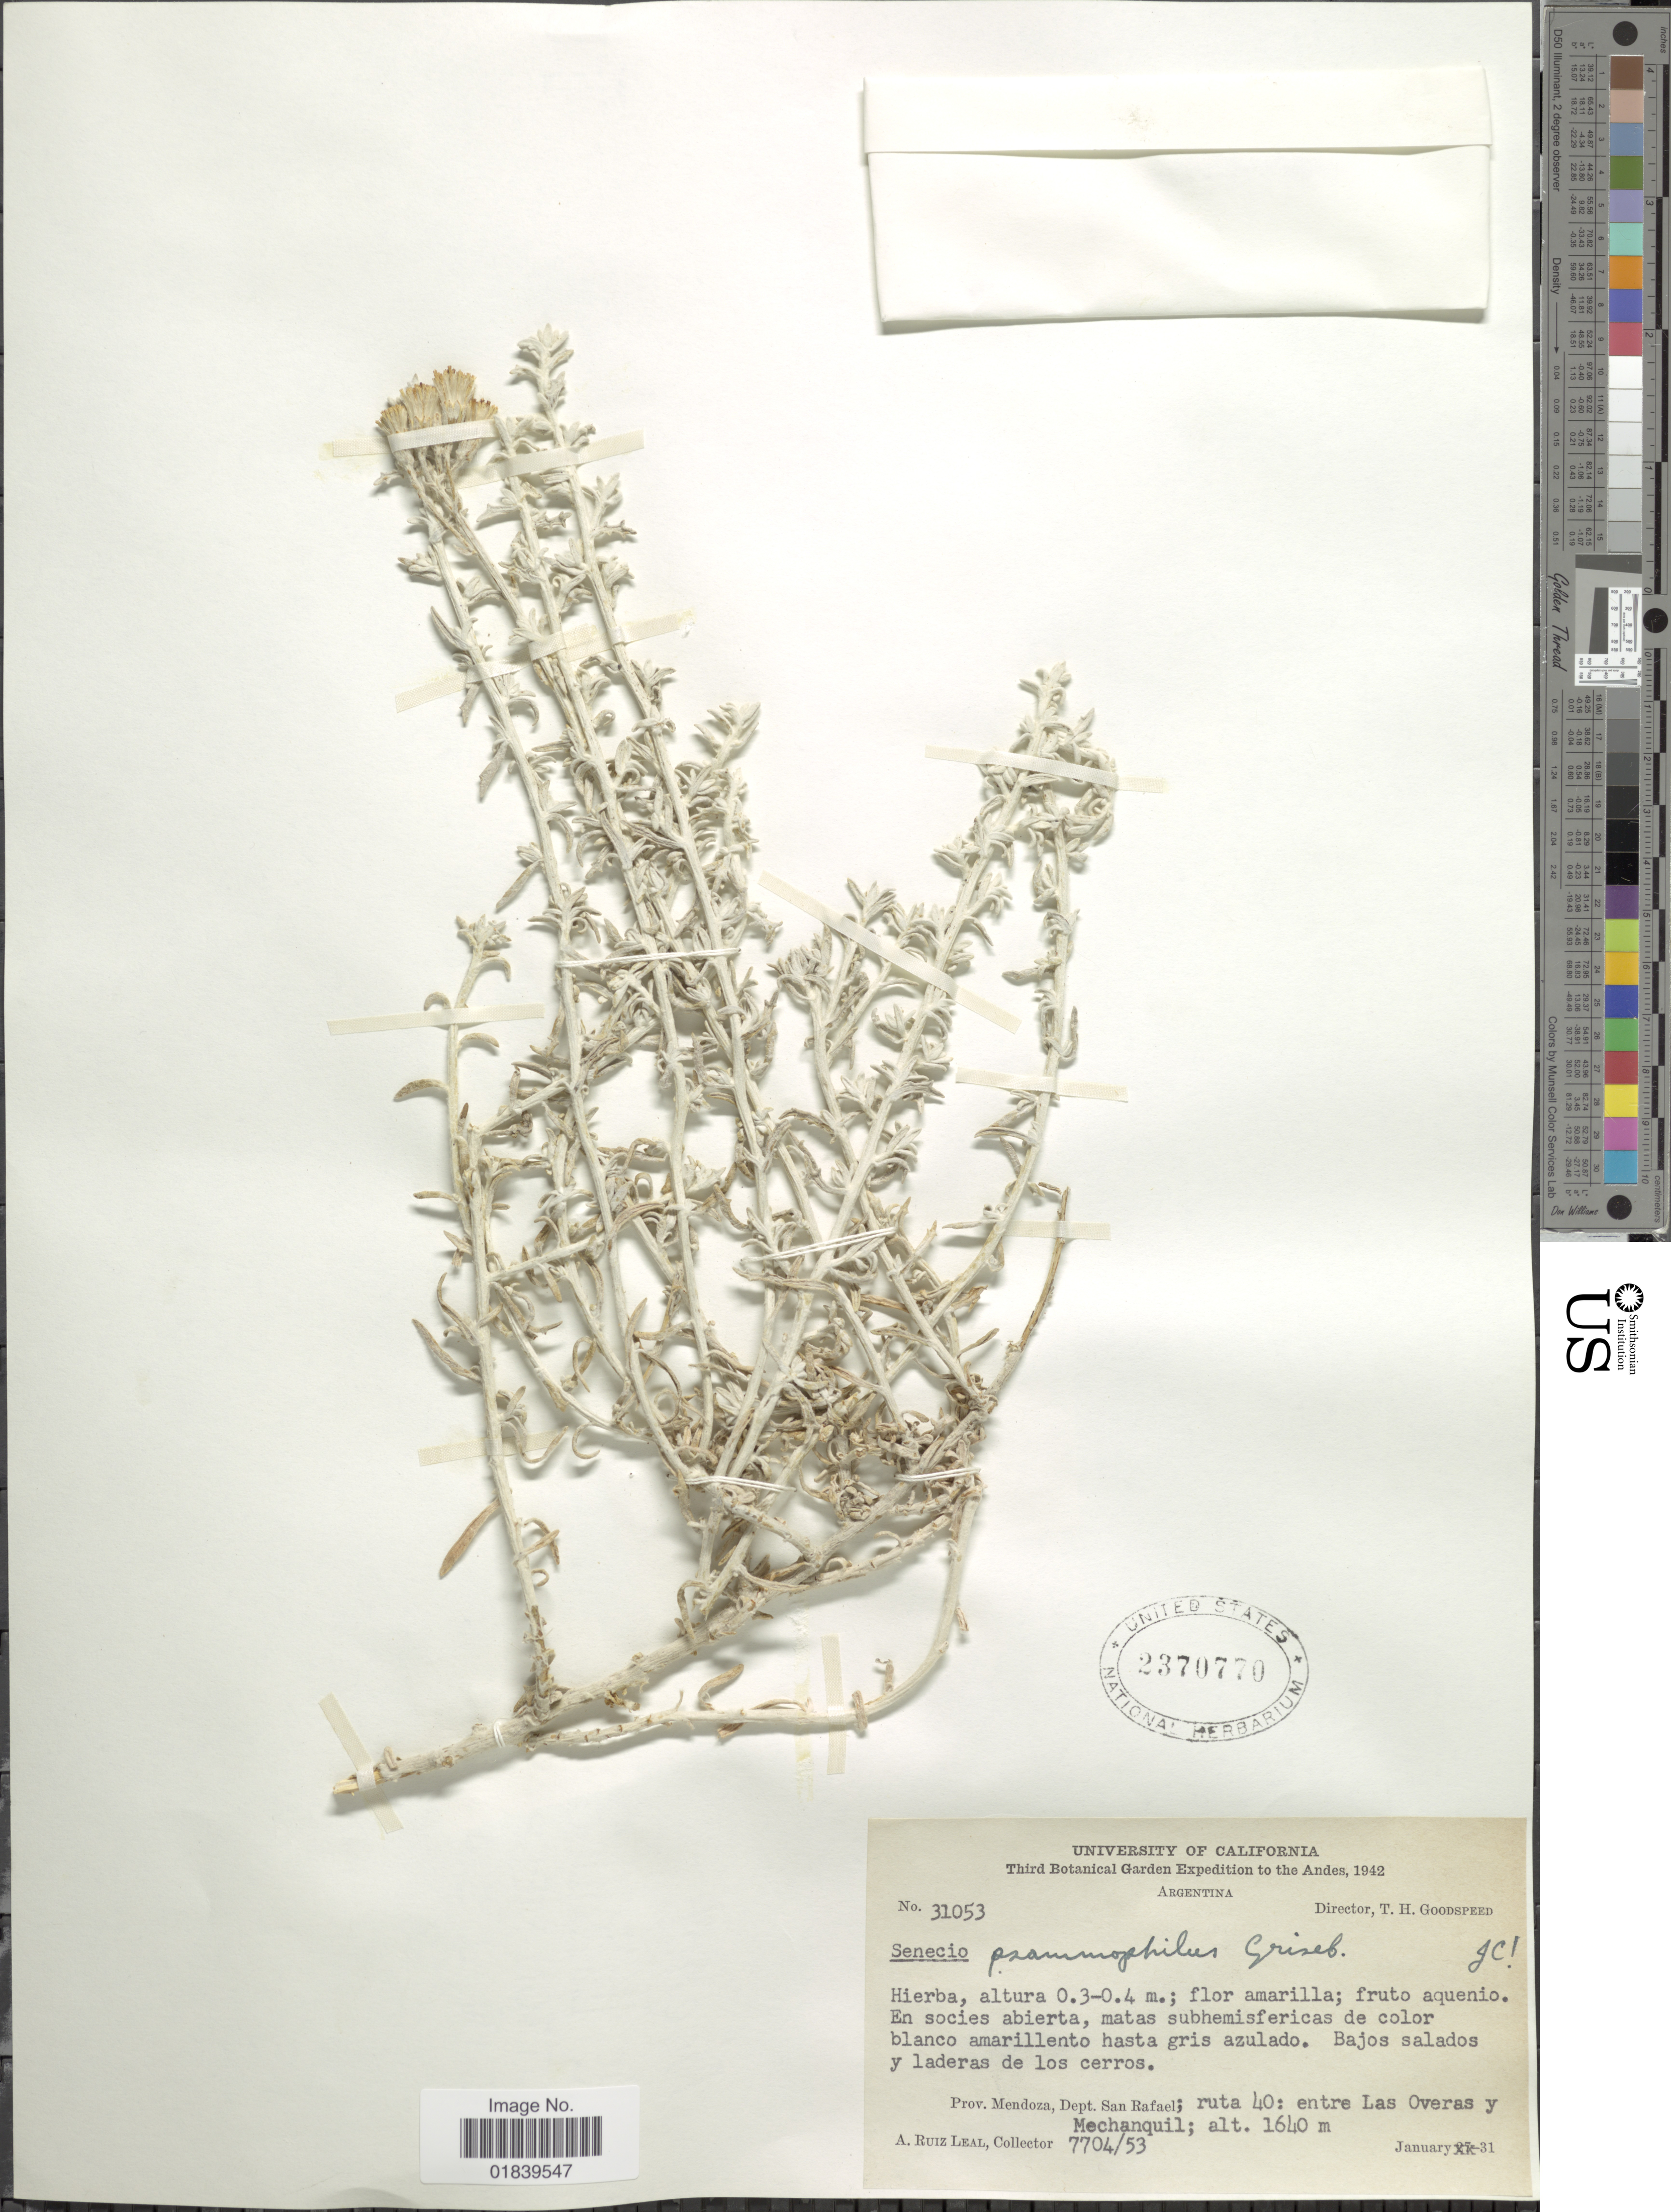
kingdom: Plantae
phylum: Tracheophyta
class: Magnoliopsida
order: Asterales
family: Asteraceae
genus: Senecio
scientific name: Senecio filaginoides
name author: DC.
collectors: A. R. Leal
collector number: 7704/53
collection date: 1942-01-31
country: Argentina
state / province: Mendoza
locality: Dept. San Rafael; ruta 40: entre Las Overas y Mechanquil.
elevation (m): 1640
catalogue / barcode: US 23707770